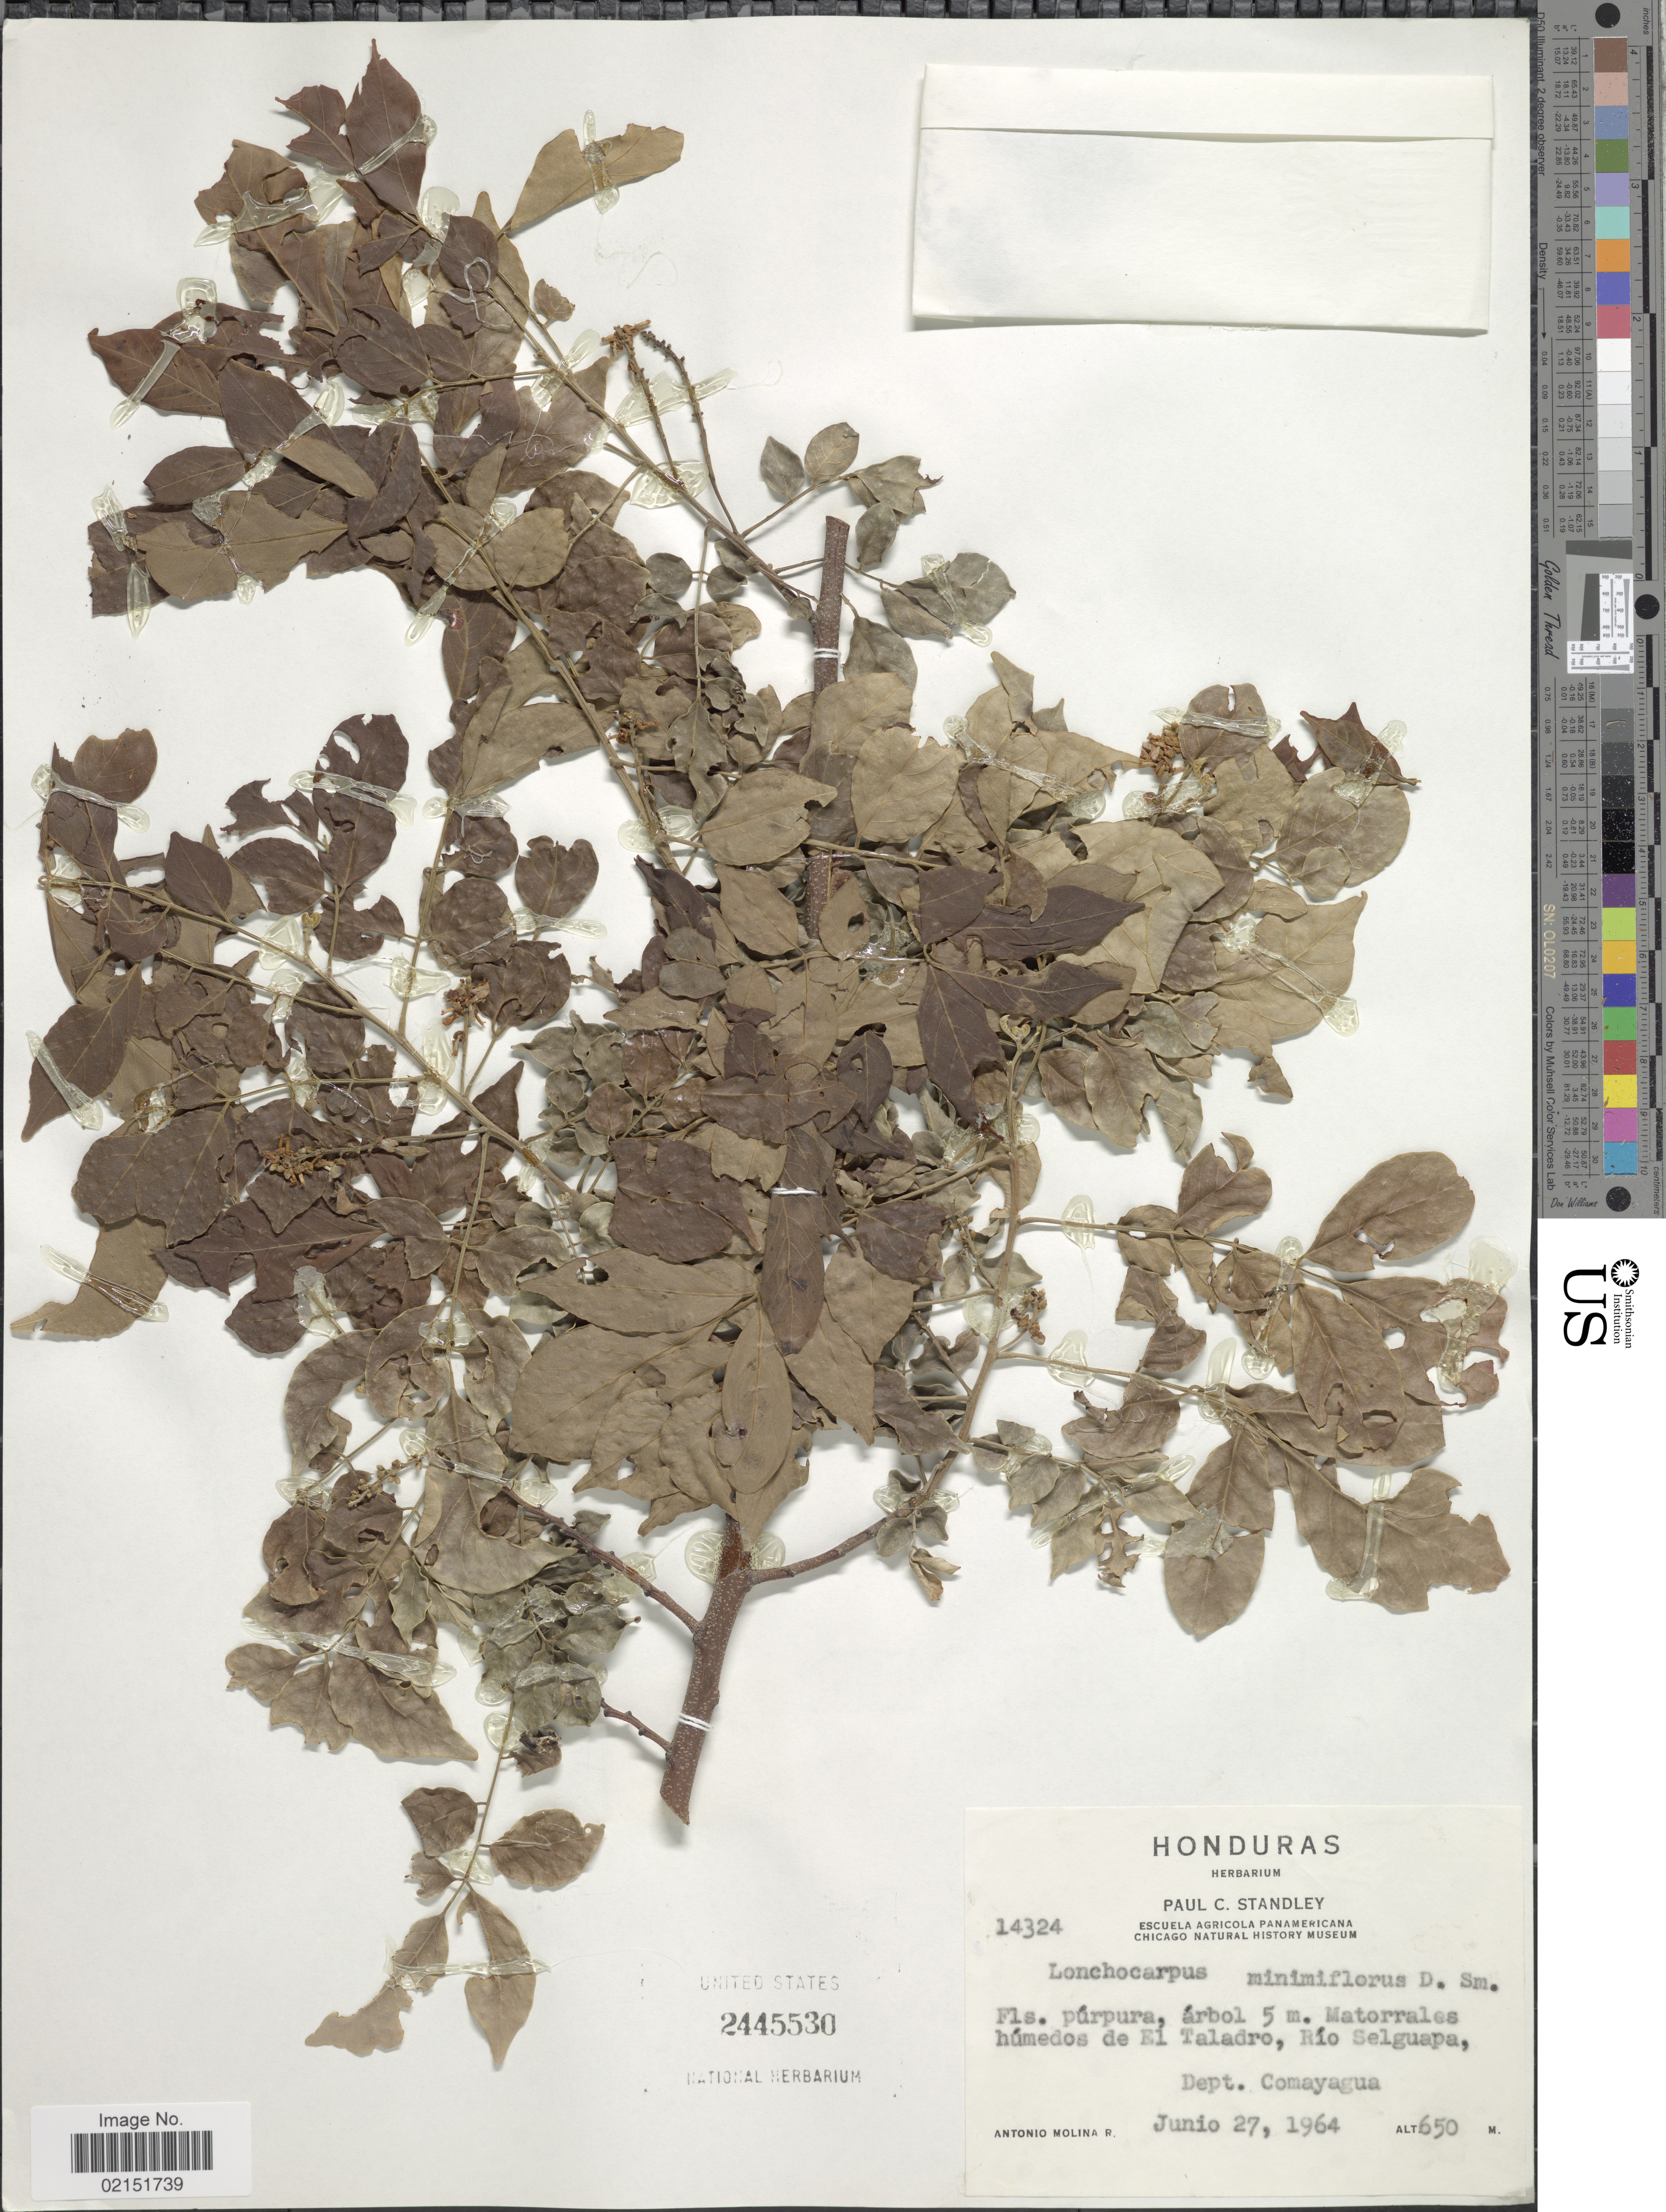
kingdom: Plantae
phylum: Tracheophyta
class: Magnoliopsida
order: Fabales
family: Fabaceae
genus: Lonchocarpus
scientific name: Lonchocarpus minimiflorus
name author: Donn. Sm.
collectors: A. Molina R.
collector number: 14324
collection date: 1964-06-27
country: Honduras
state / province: Comayagua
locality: Matorrales humedos de El Taladro, Rio Selguapa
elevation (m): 650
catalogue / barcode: US 2445530